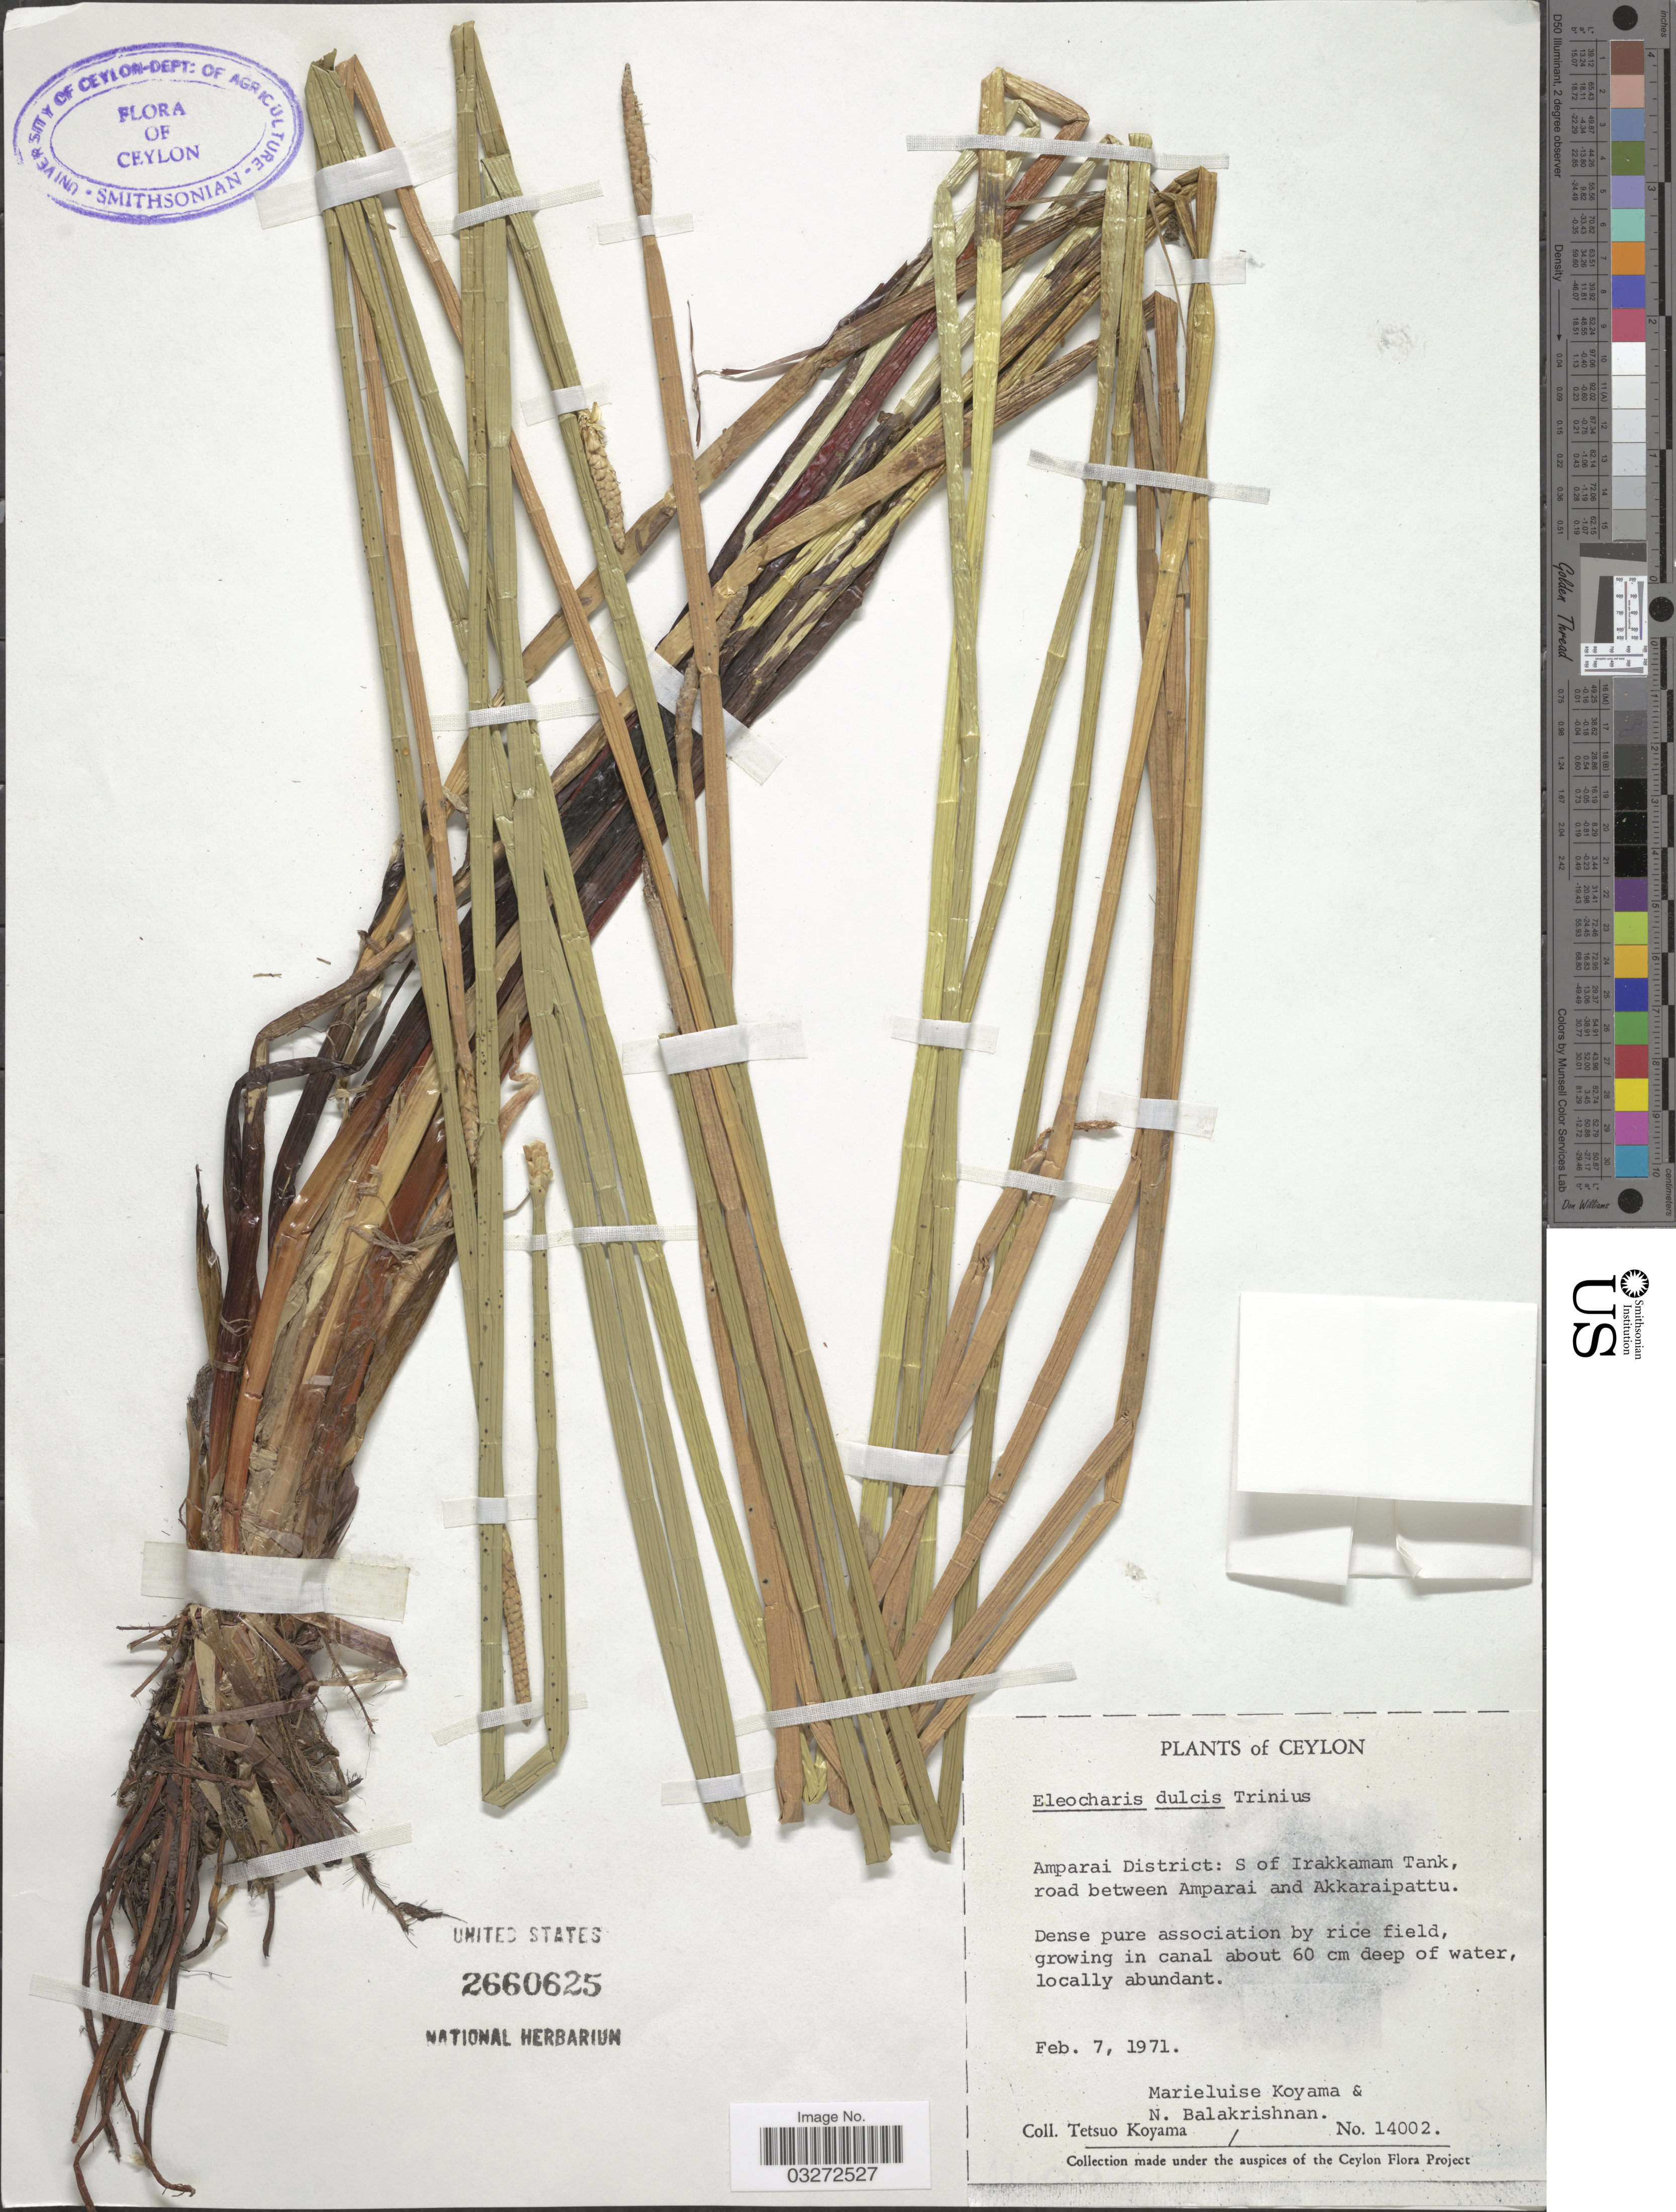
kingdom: Plantae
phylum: Tracheophyta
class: Liliopsida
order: Poales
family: Cyperaceae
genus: Eleocharis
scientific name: Eleocharis dulcis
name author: (Burm. f.) Trin. ex Hensch.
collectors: M. Koyama, N. Balakrishnan & T. Koyama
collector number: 14002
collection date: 1971-02-07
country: Sri Lanka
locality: Ceylon. Amparai District: S of Irakkamam Tank, road between Amparai and Akkaraipattu.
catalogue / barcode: US 2660625